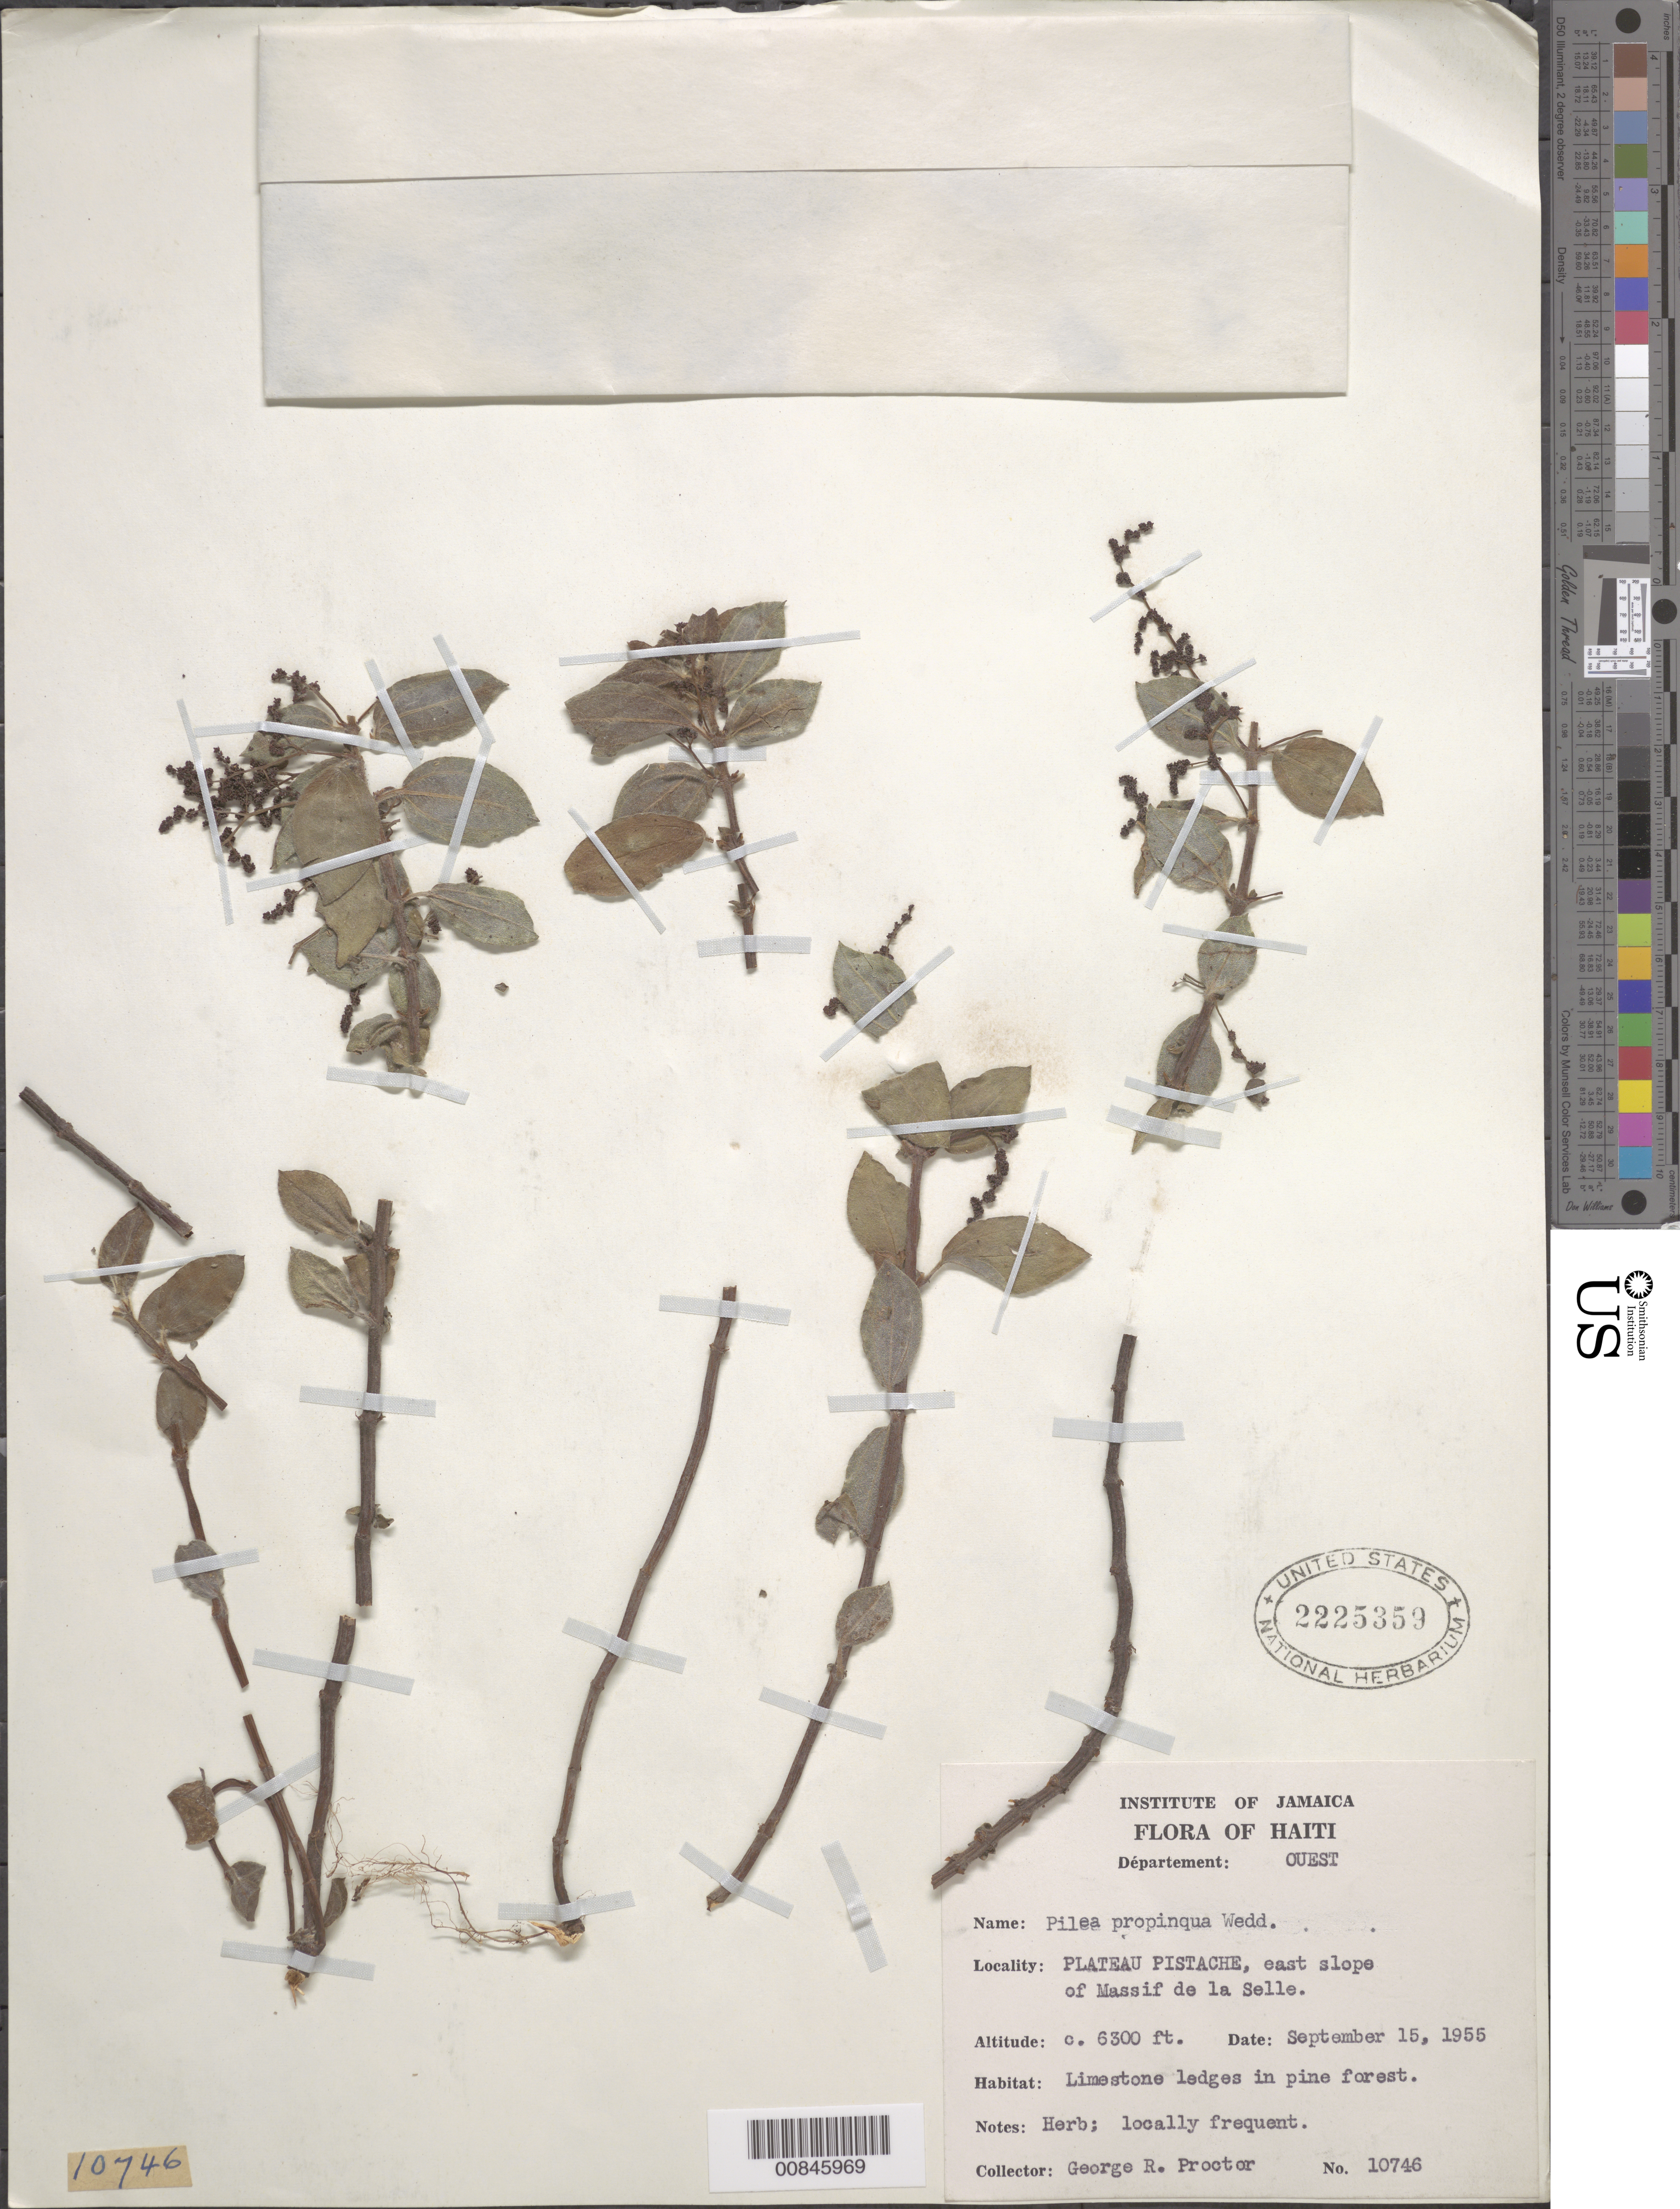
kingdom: Plantae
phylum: Tracheophyta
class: Magnoliopsida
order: Rosales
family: Urticaceae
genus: Pilea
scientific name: Pilea propinqua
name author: Wedd.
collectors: G. R. Proctor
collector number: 10746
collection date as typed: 15 Sep 1955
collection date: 1955-09-15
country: Haiti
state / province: Ouest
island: Hispaniola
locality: Plateau Pistache, east slope of Massif de la Selle.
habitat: Limestone ledges in pine forest.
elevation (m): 1920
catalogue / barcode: US 2225359